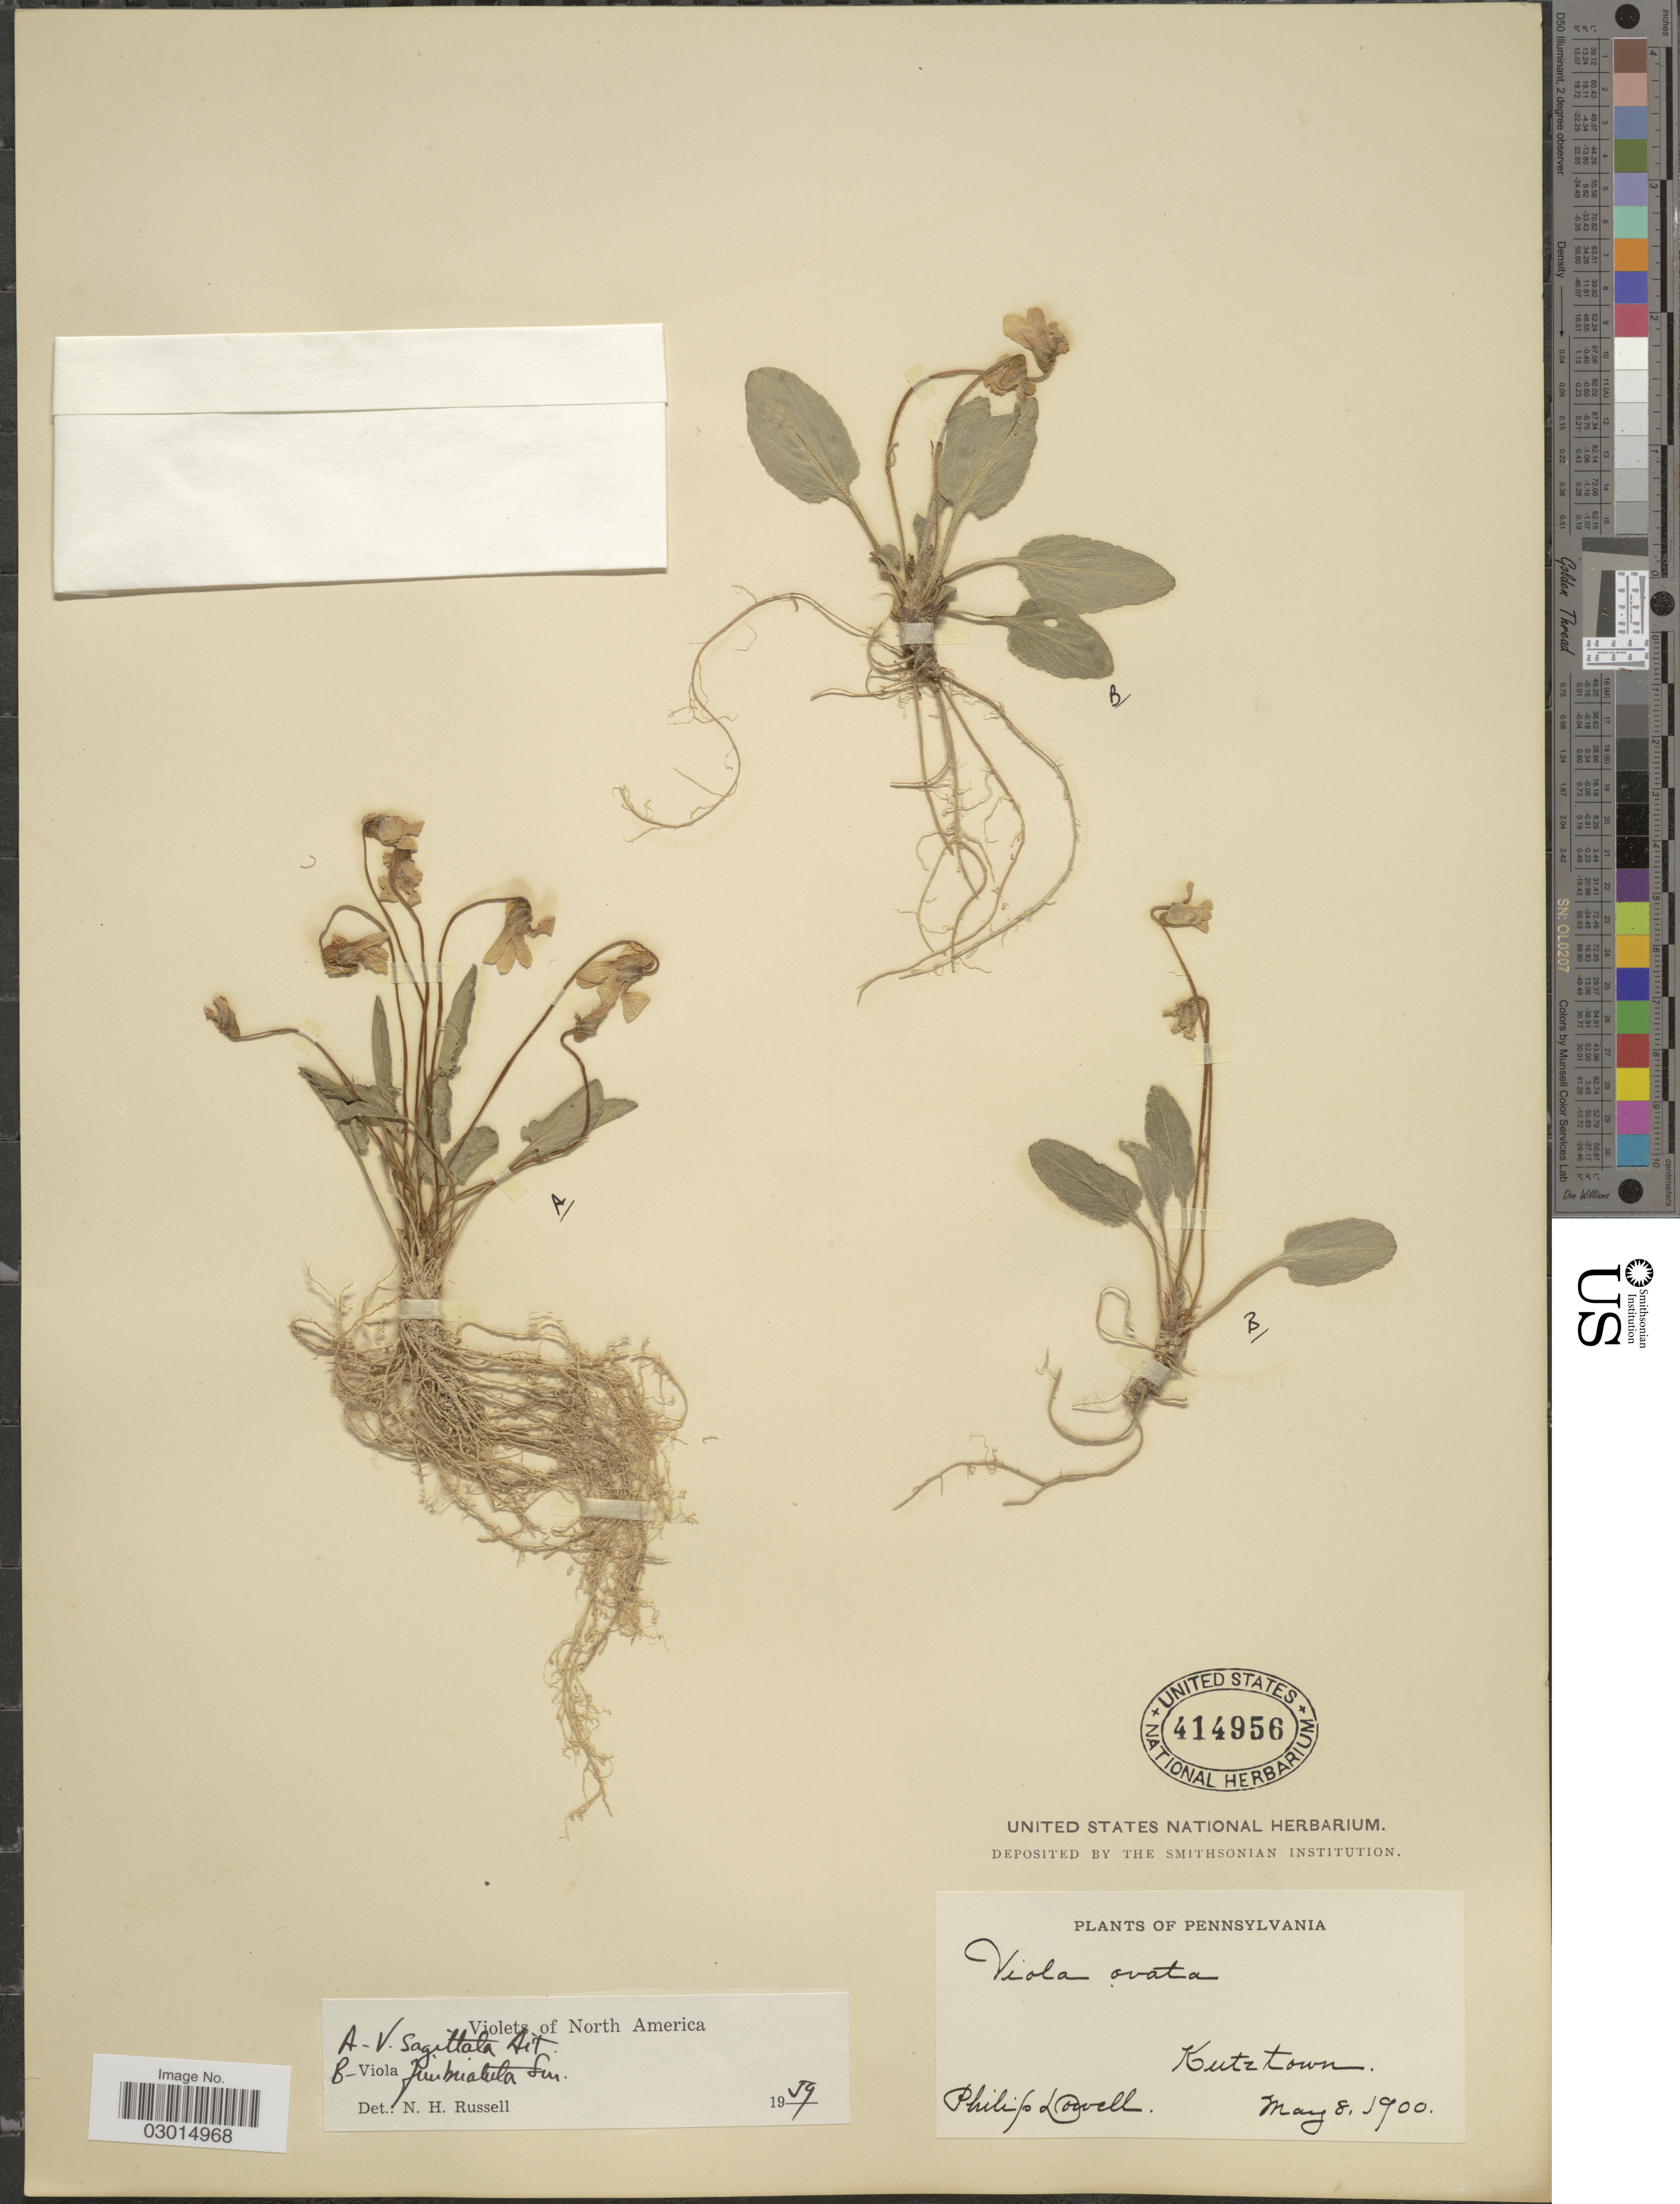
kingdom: Plantae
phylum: Tracheophyta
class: Magnoliopsida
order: Malpighiales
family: Violaceae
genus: Viola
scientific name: Viola fimbriatula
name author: Small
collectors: P. Dowell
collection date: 1900-05-08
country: United States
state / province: Pennsylvania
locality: Kutztown.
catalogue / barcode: US 414956